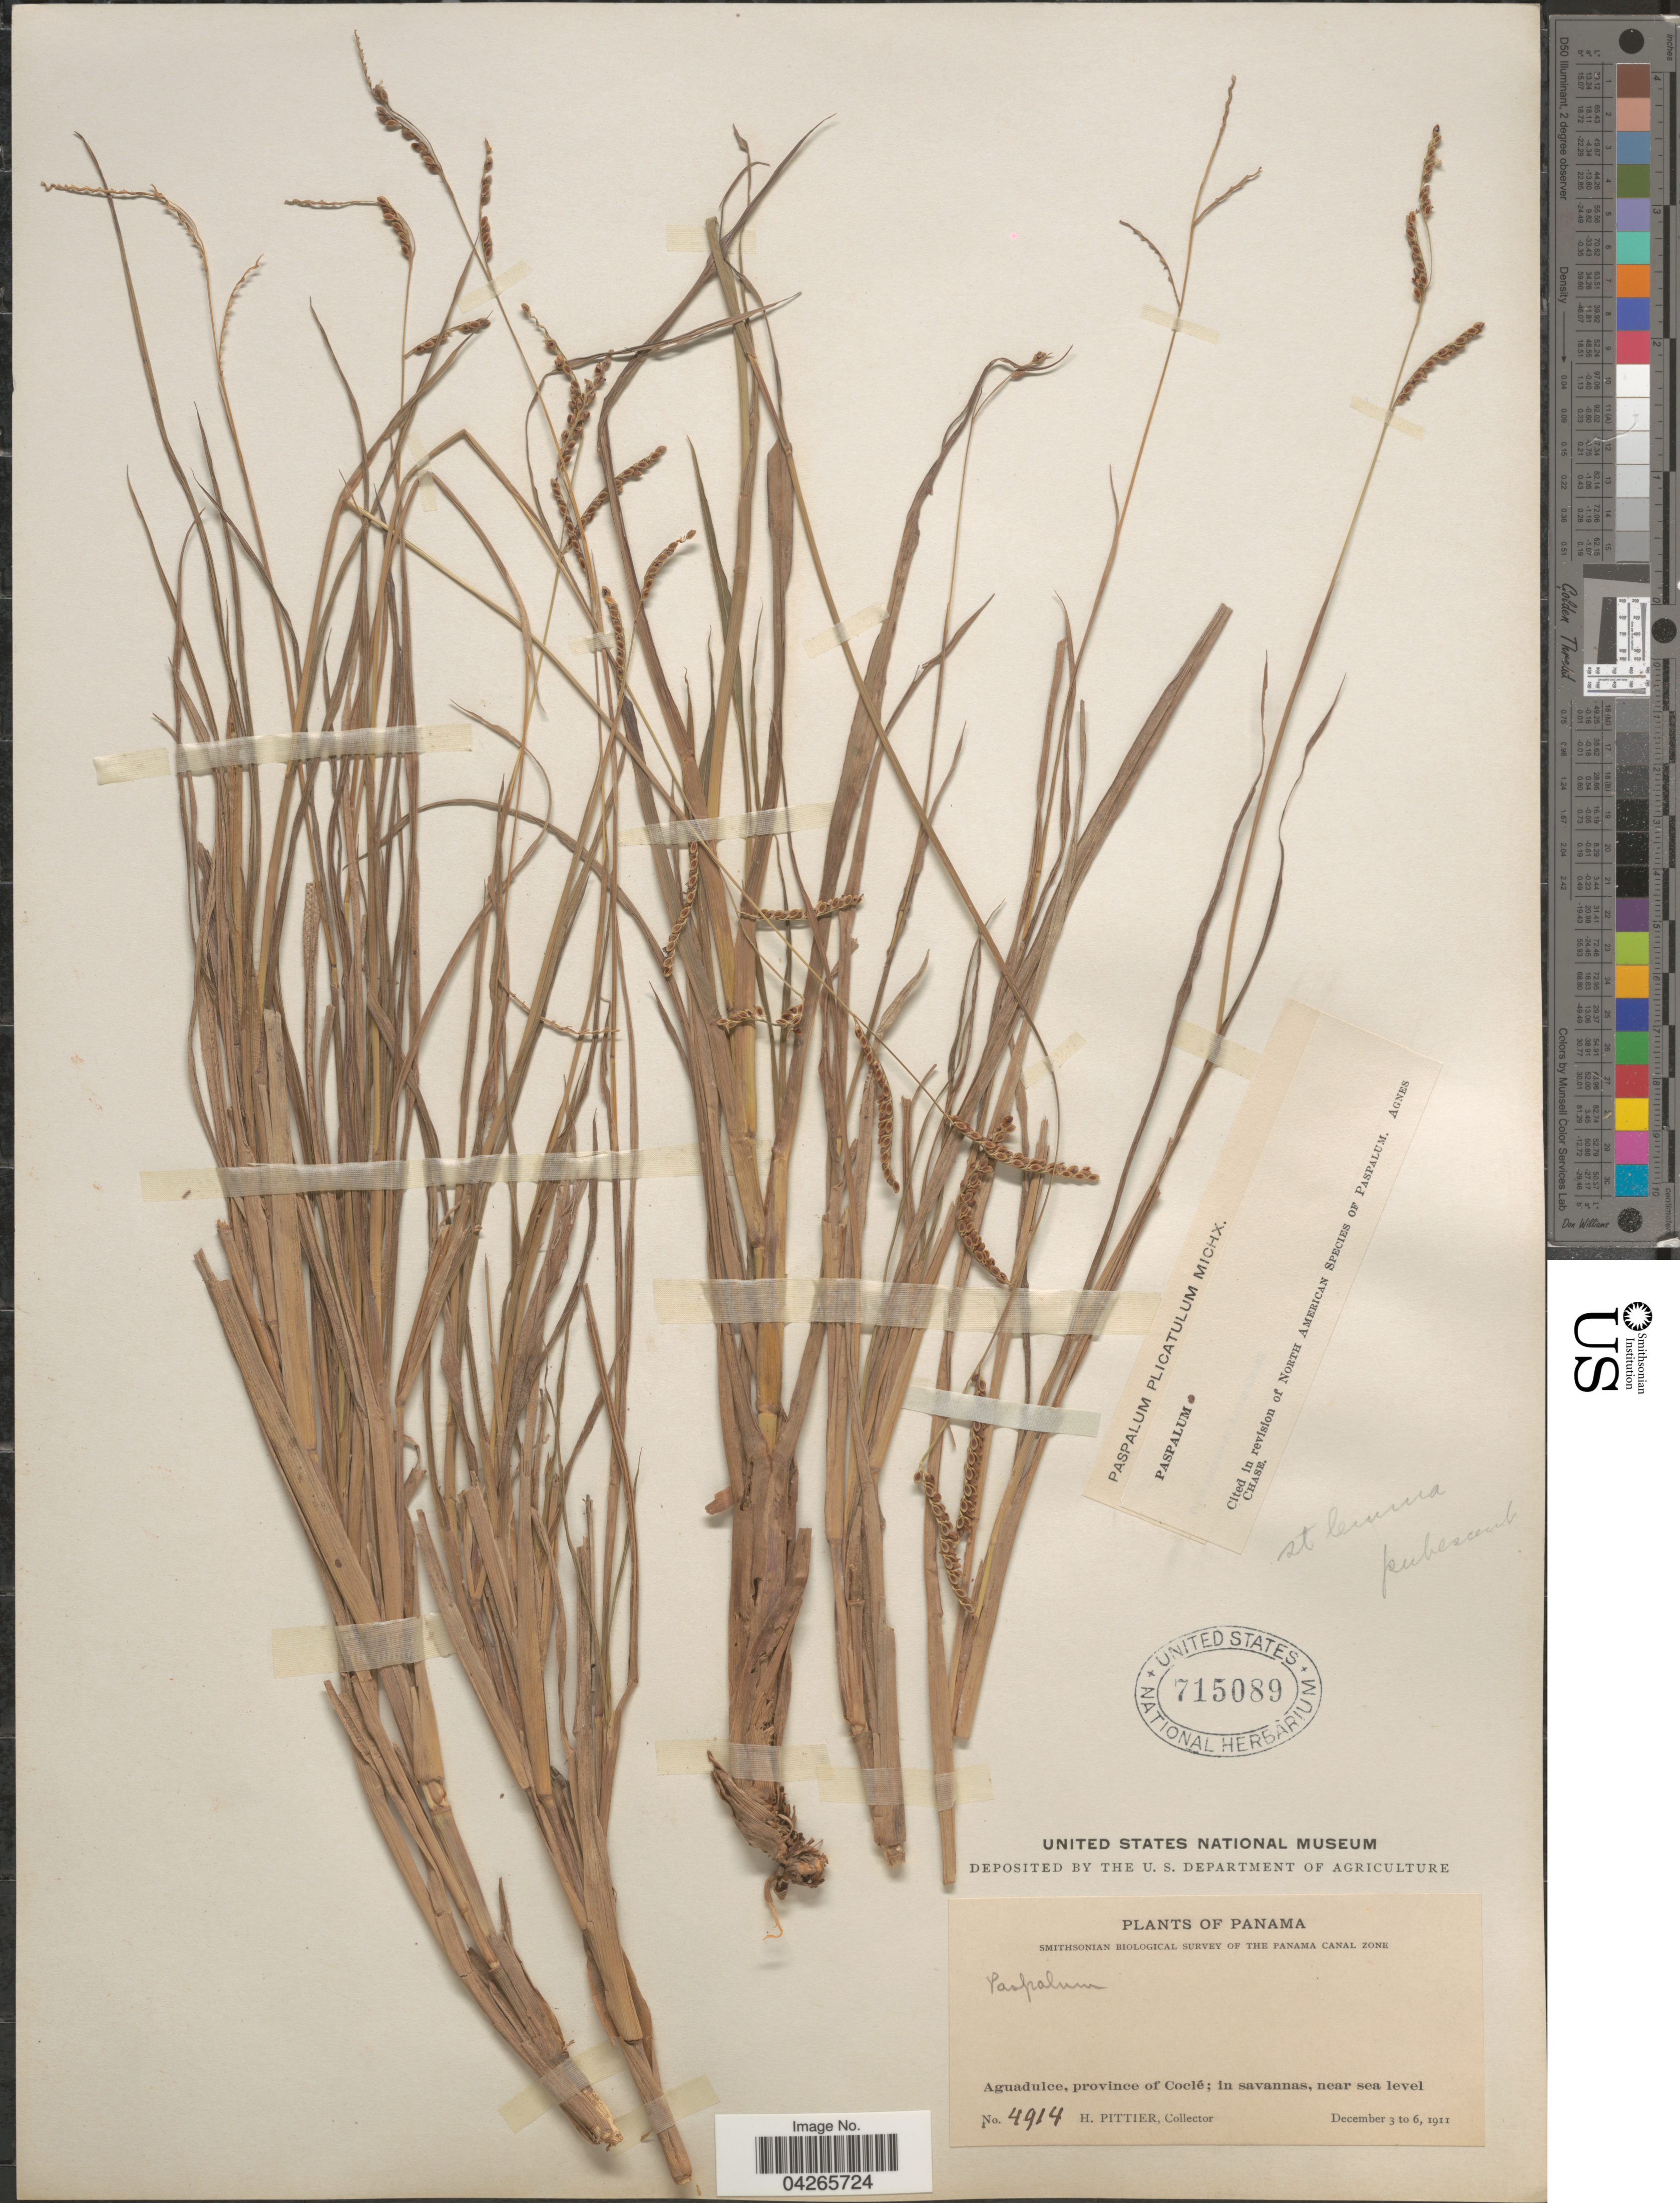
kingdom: Plantae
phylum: Tracheophyta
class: Liliopsida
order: Poales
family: Poaceae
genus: Paspalum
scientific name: Paspalum plicatulum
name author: Michx.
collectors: H. F. Pittier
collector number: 4914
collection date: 1911-12-03/1911-12-06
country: Panama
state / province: Cocle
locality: Smithsonian Biological Survey of the Panama Canal Zone. Aguadulce; in savannas.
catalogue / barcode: US 715089